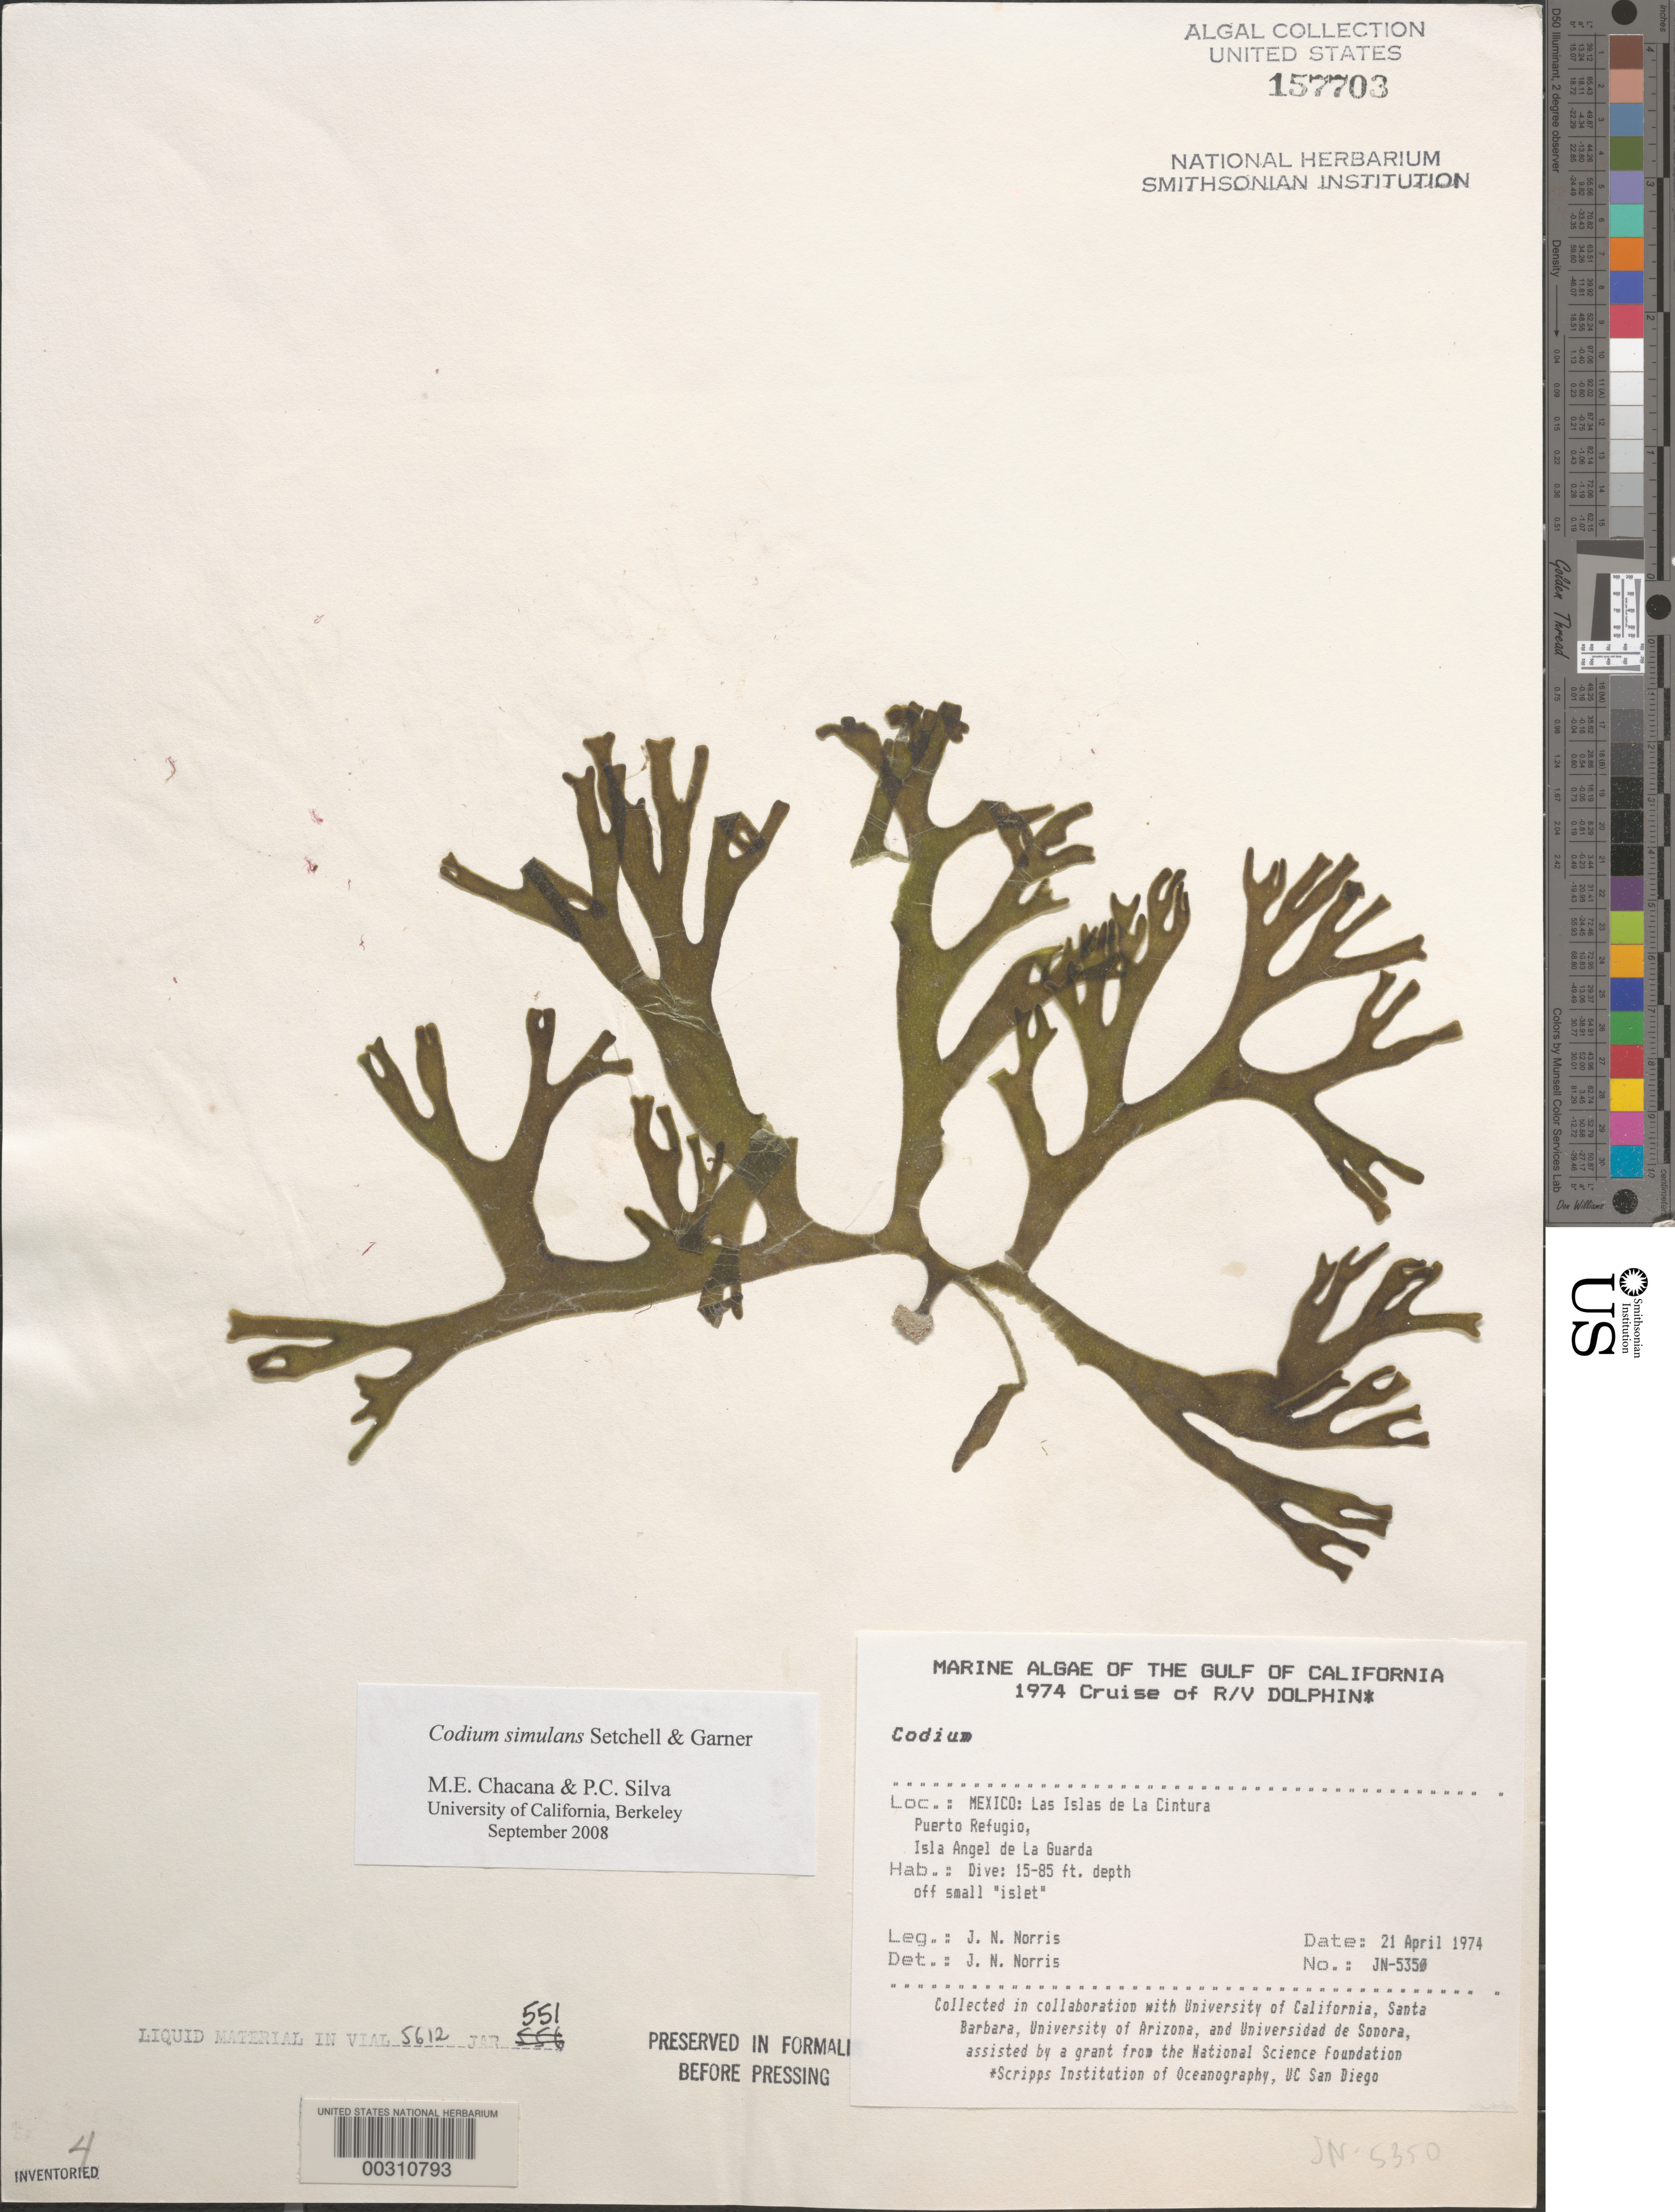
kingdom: Plantae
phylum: Chlorophyta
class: Ulvophyceae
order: Bryopsidales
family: Codiaceae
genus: Codium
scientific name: Codium simulans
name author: Setch. & N.L. Gardner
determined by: Chacana, M. E.; Silva, P. C.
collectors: J. N. Norris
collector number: JN-5350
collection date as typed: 21 Apr 1974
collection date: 1974-04-21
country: Mexico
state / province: Baja California Norte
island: Isla Angel de la Guarda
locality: Puerto Refugio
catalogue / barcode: US 157703